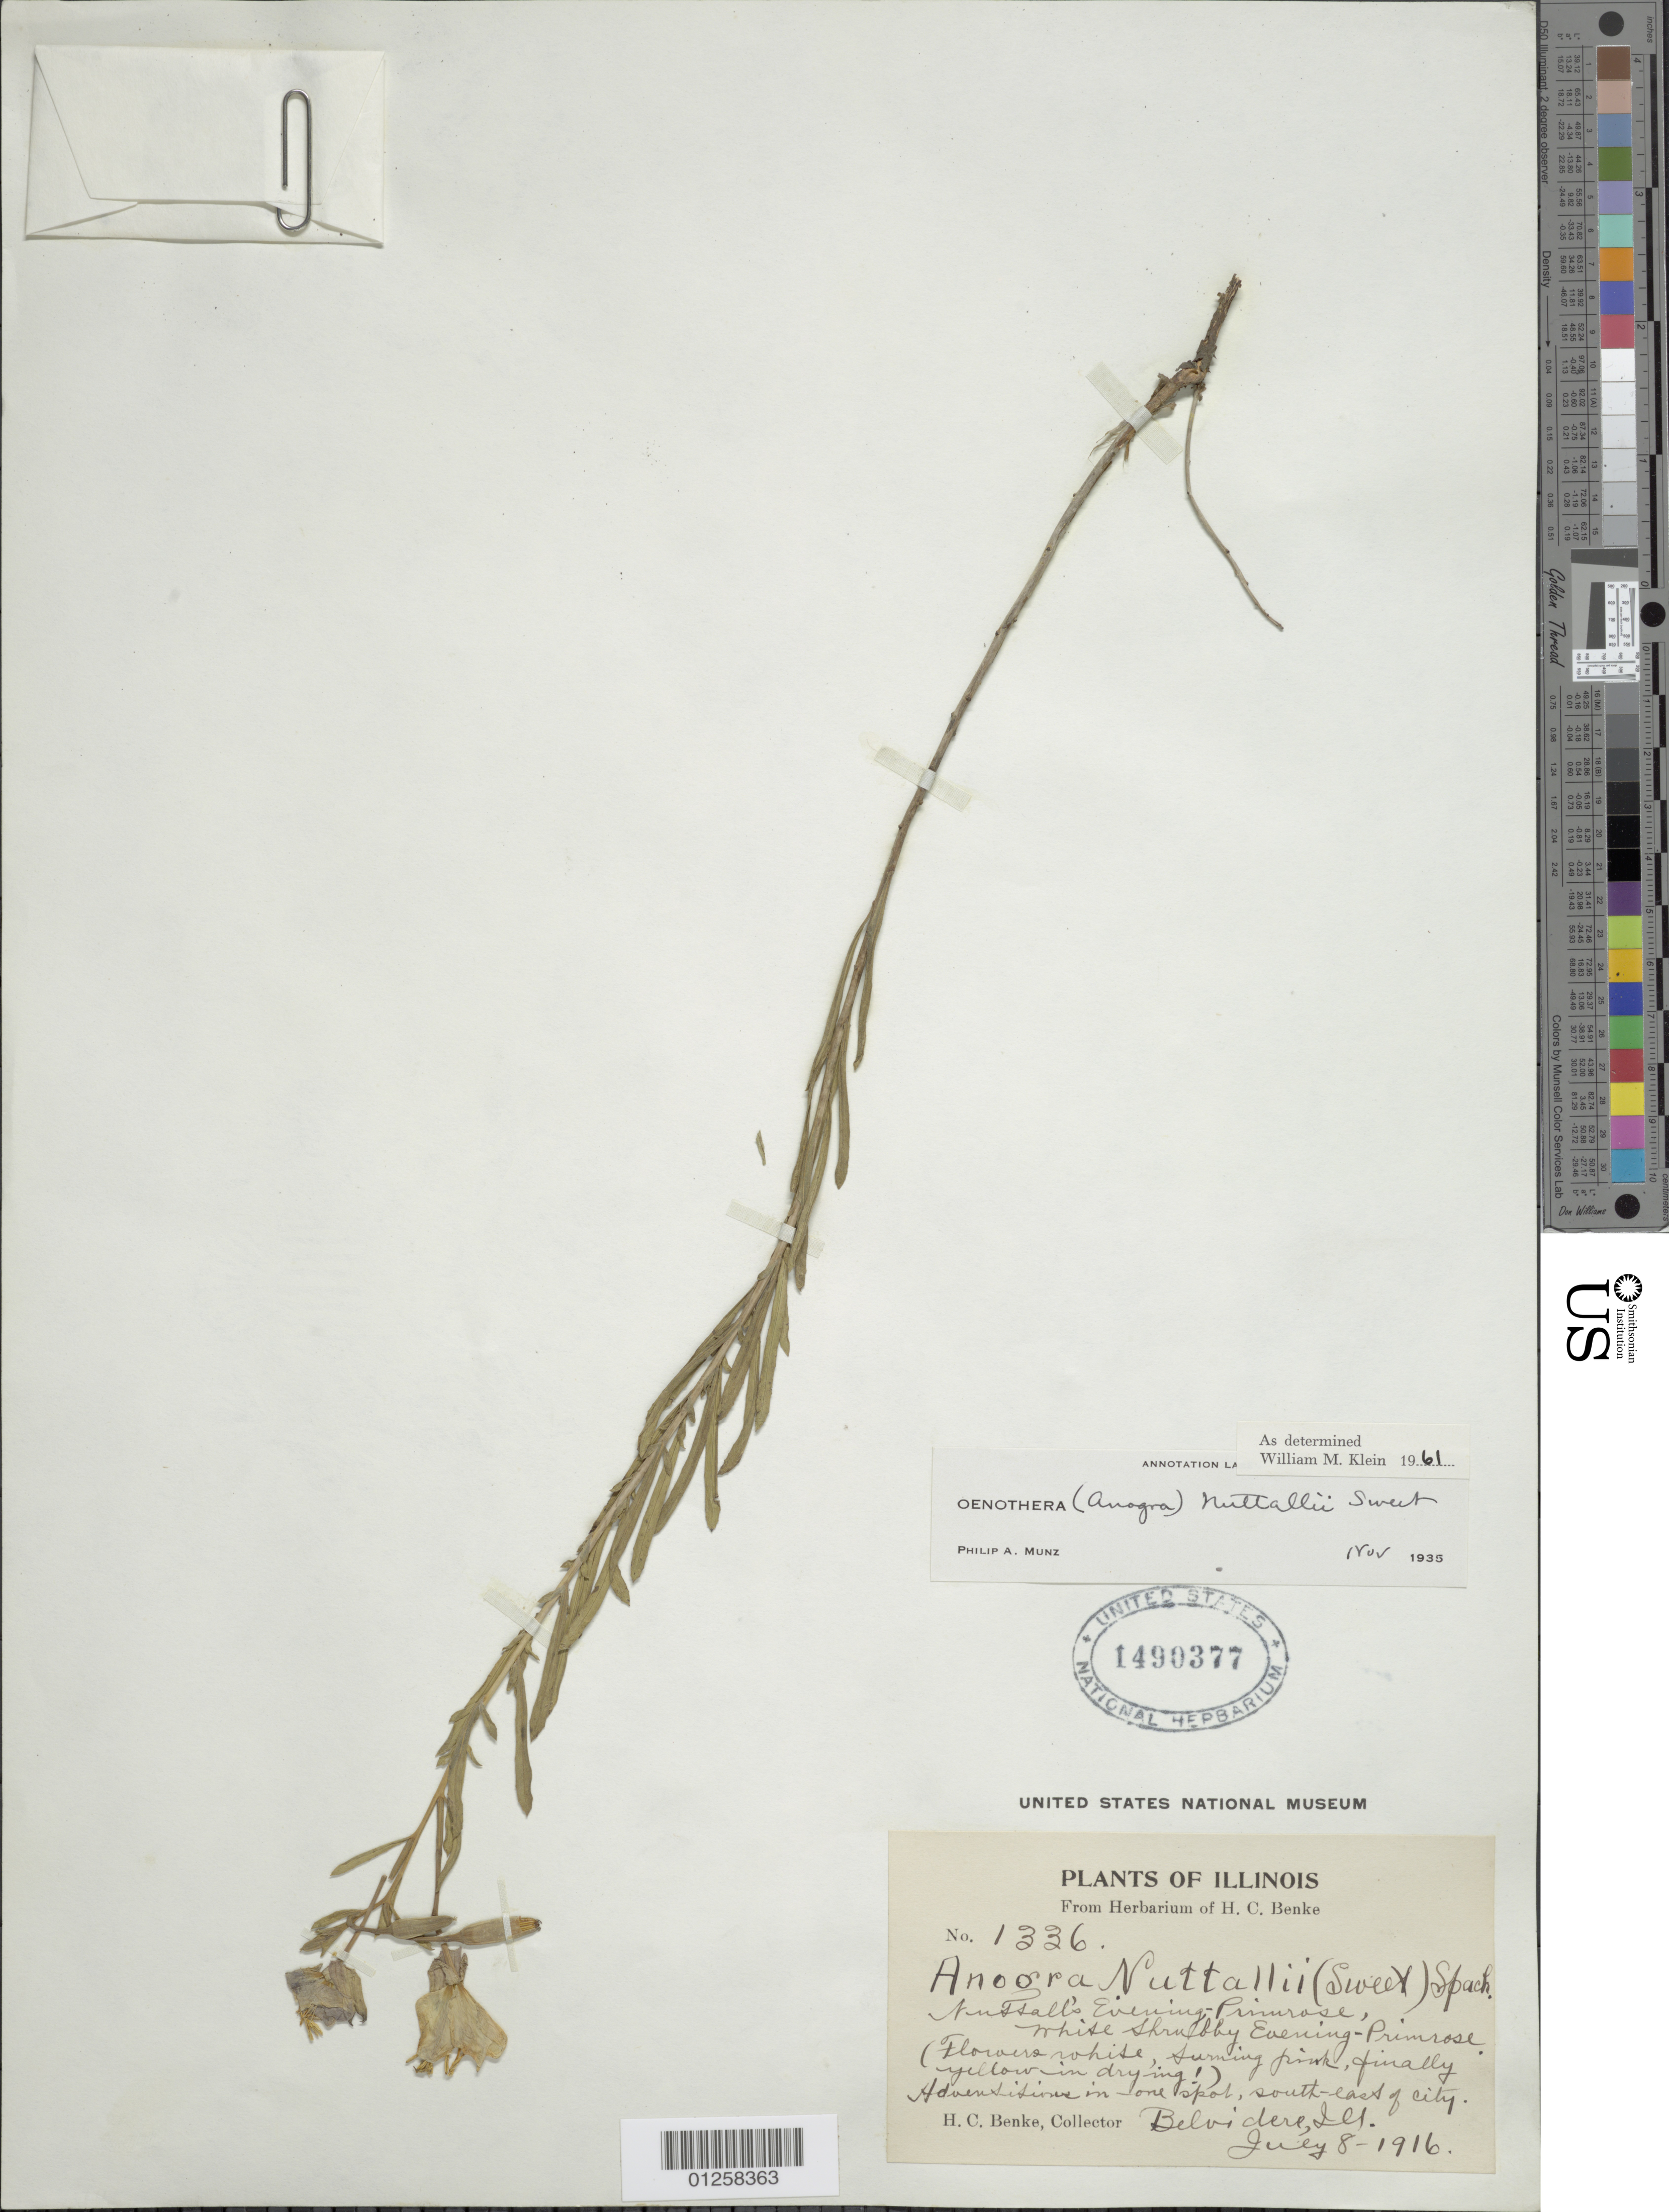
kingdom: Plantae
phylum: Tracheophyta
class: Magnoliopsida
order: Myrtales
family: Onagraceae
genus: Oenothera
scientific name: Oenothera nuttallii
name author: Sweet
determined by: Munz, Philip A.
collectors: H. Benke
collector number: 1336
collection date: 1916-07-08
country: United States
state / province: Illinois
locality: Belvidere Island.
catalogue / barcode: US 1490377